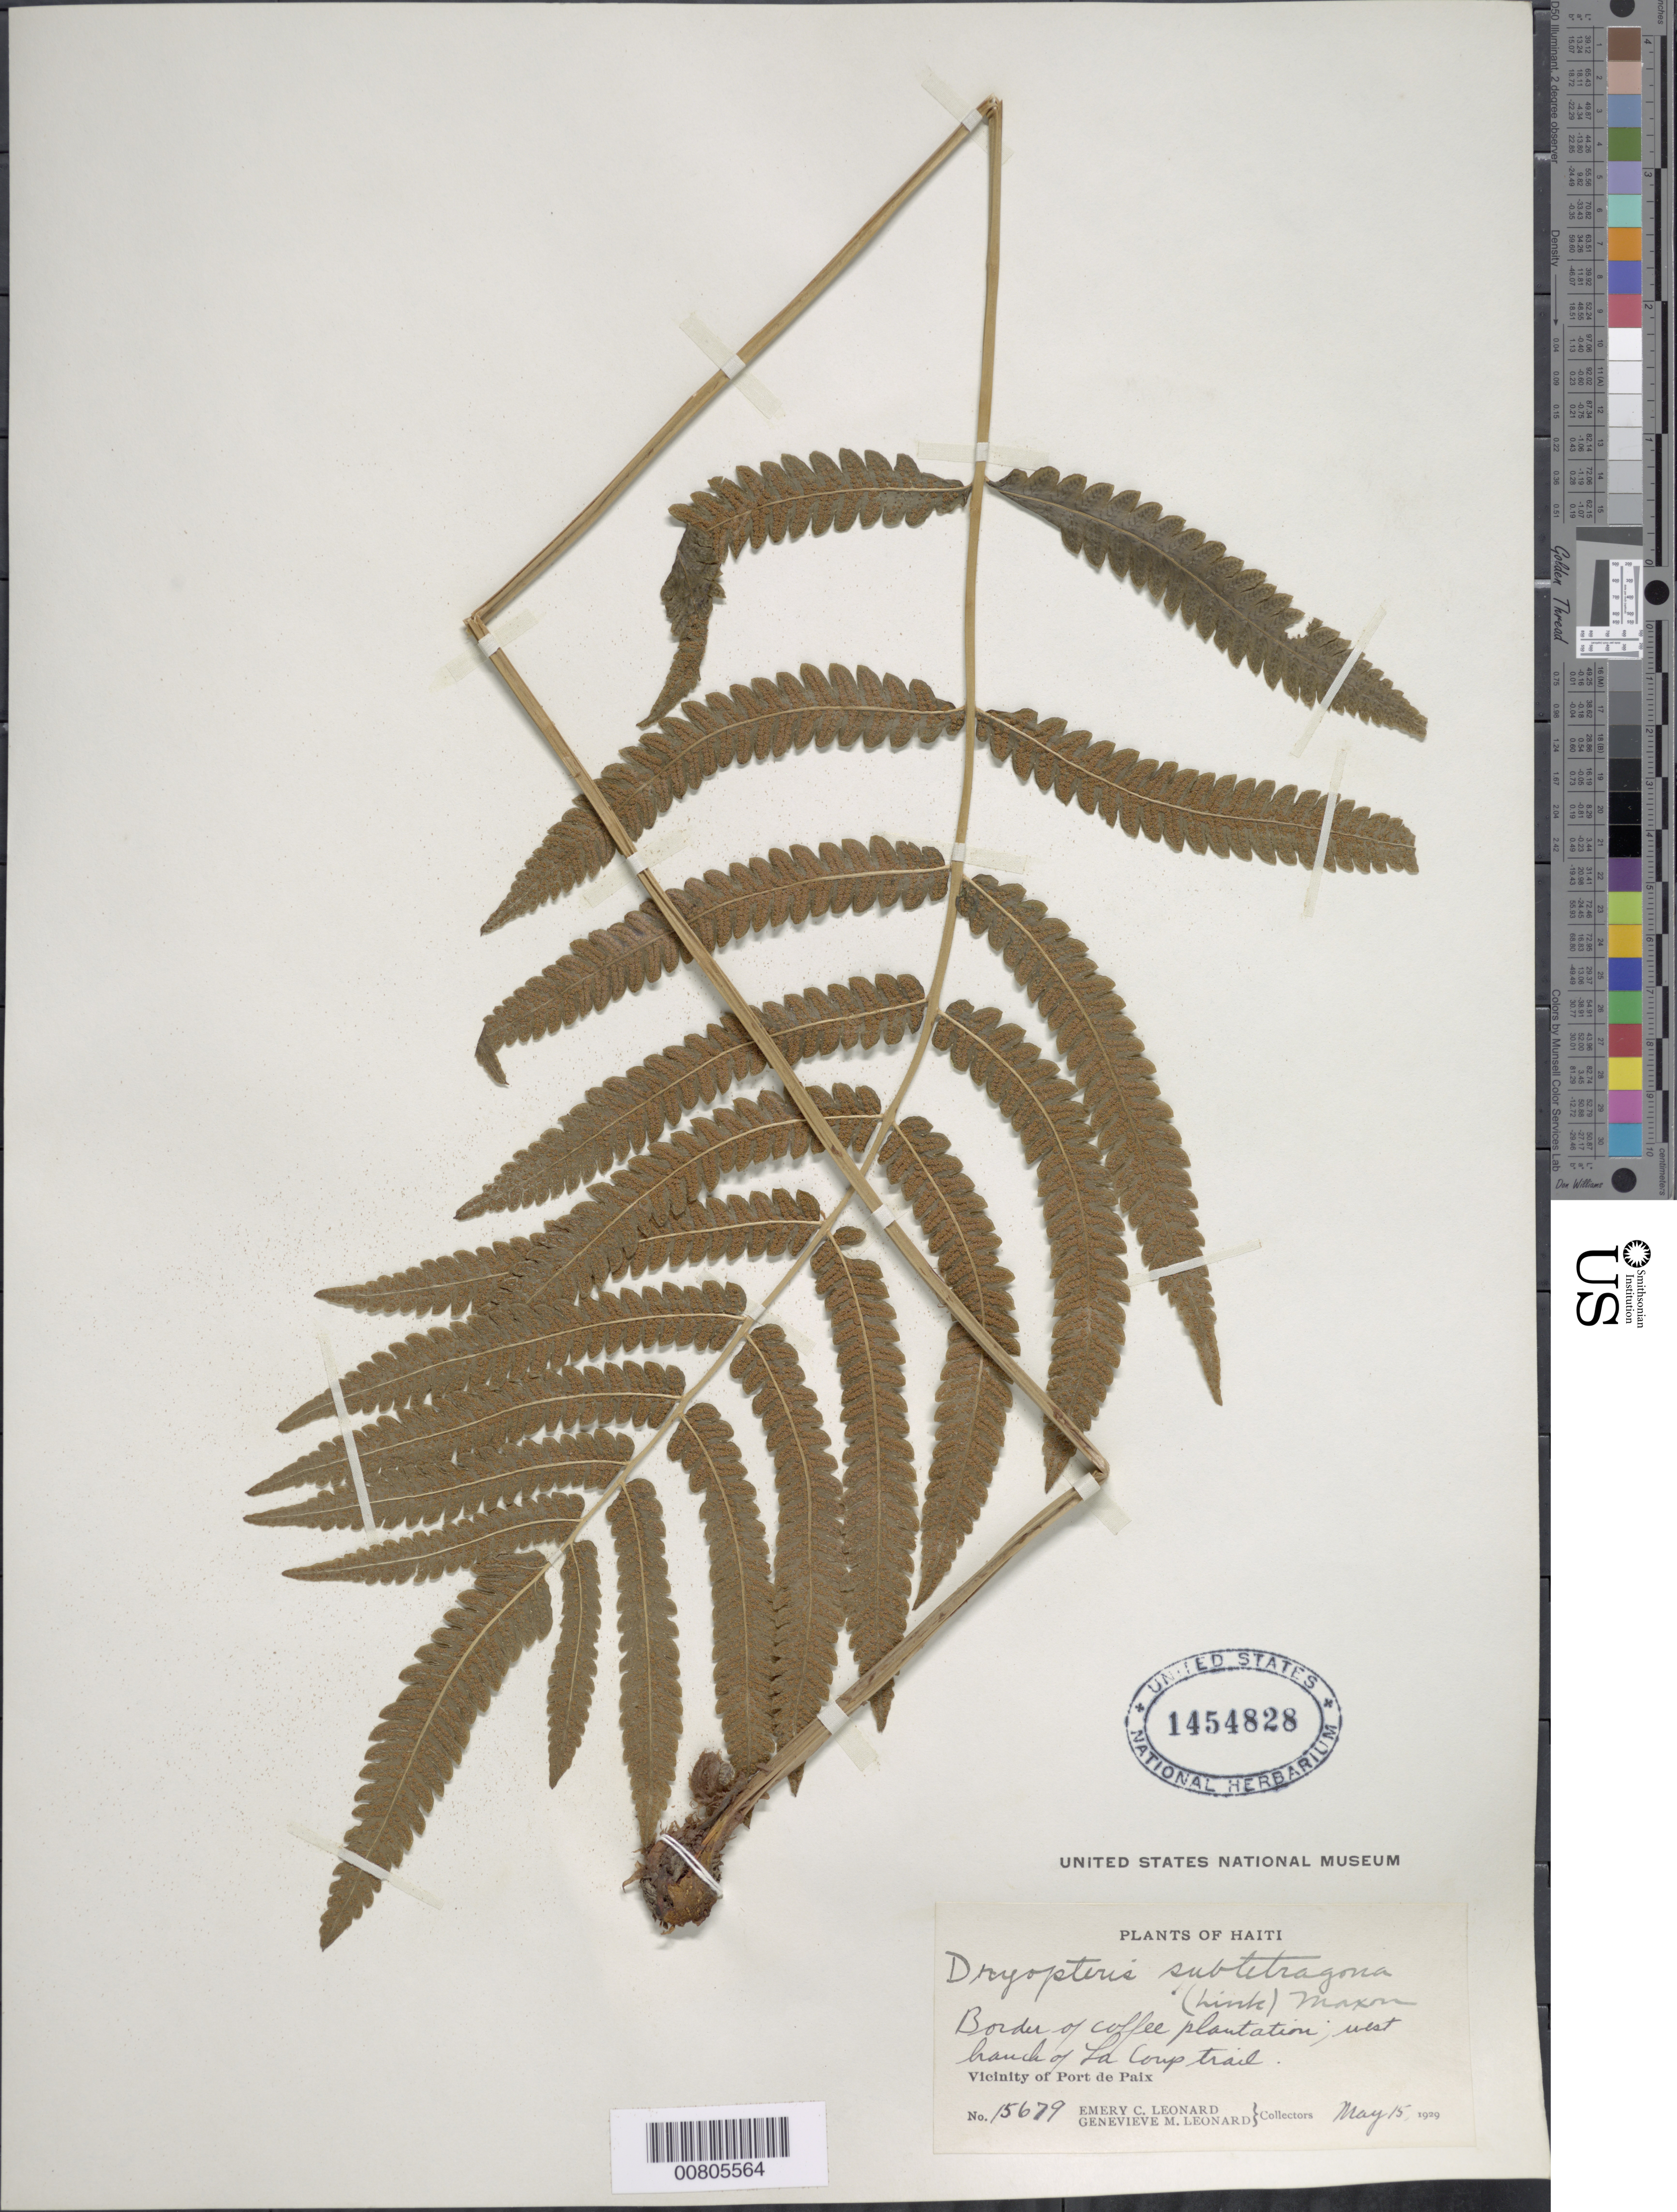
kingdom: Plantae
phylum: Tracheophyta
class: Polypodiopsida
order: Polypodiales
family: Thelypteridaceae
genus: Goniopteris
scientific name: Goniopteris subtetragona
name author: (Link) Vareschi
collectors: E. C. Leonard & G. M. Leonard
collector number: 15679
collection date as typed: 15 May 1929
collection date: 1929-05-15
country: Haiti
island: Hispaniola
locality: Port de Paix, W branch of La Coup trail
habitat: Border of coffee plantation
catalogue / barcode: US 1454828